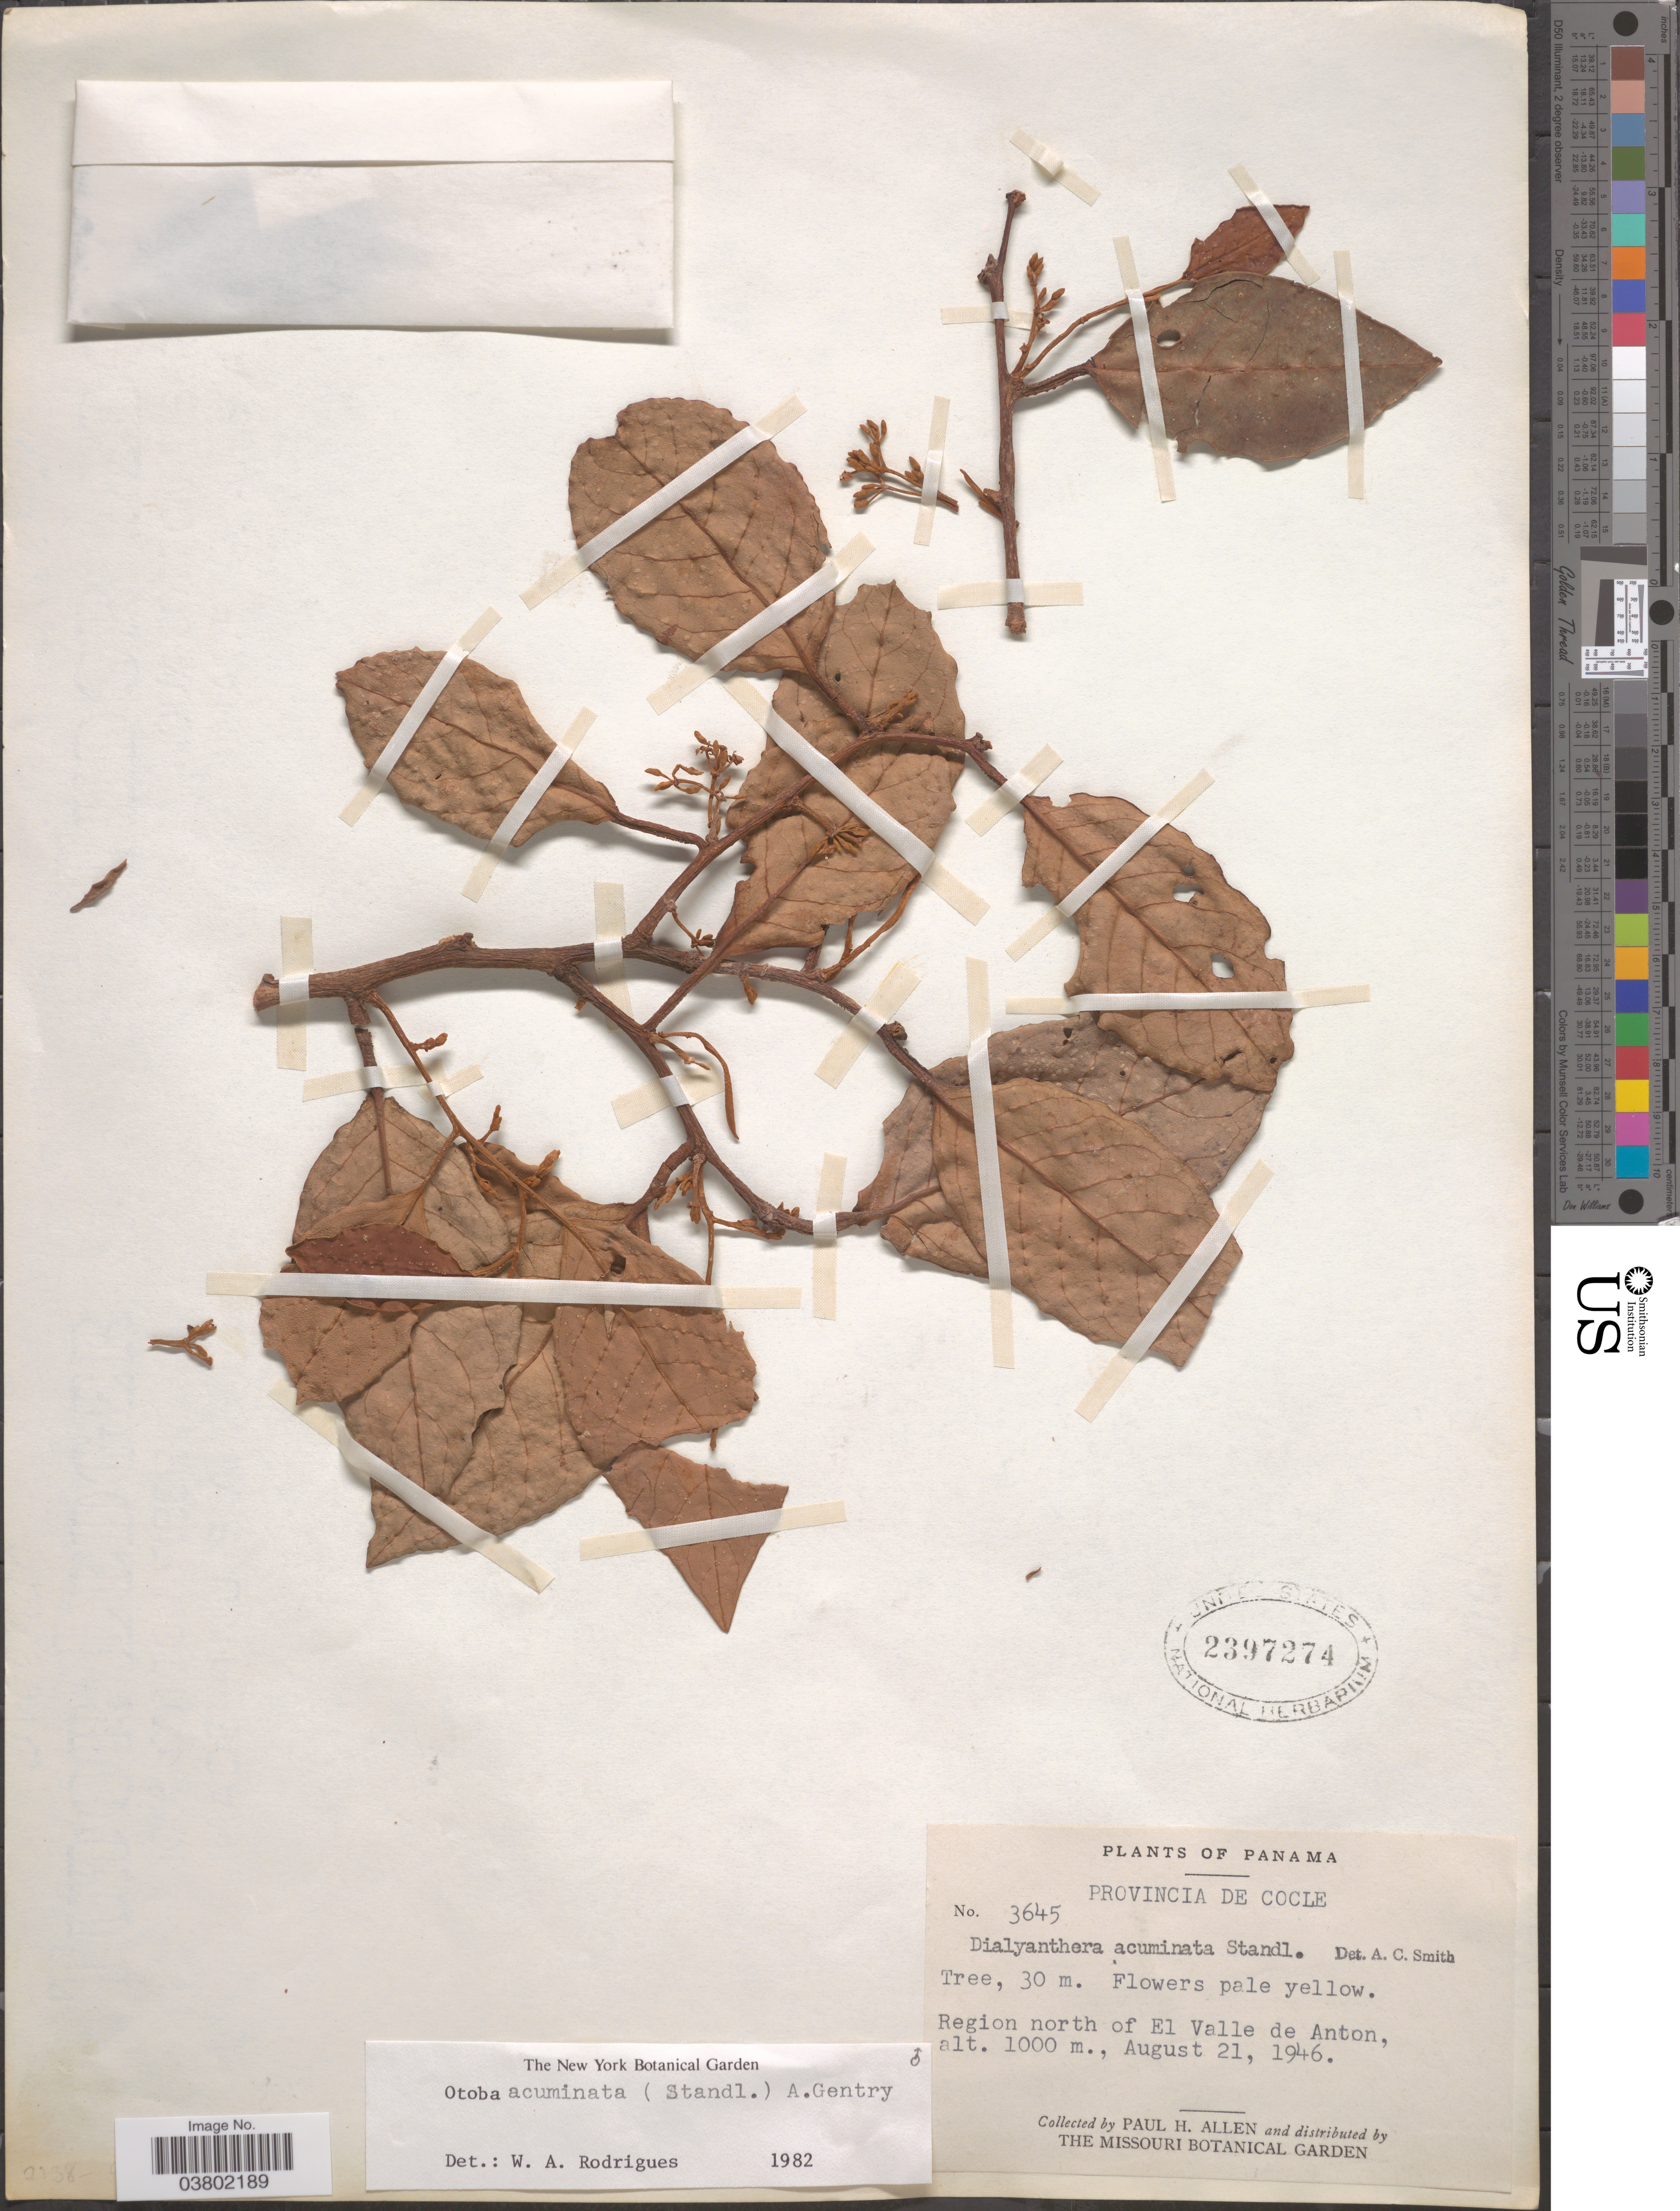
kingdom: Plantae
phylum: Tracheophyta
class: Magnoliopsida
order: Magnoliales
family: Myristicaceae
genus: Otoba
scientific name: Otoba acuminata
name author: (Standl.) A.H. Gentry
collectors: P. H. Allen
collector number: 3645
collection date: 1946-08-21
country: Panama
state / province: Cocle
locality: Region north of El Valle de Anton.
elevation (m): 1000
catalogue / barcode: US 2397274